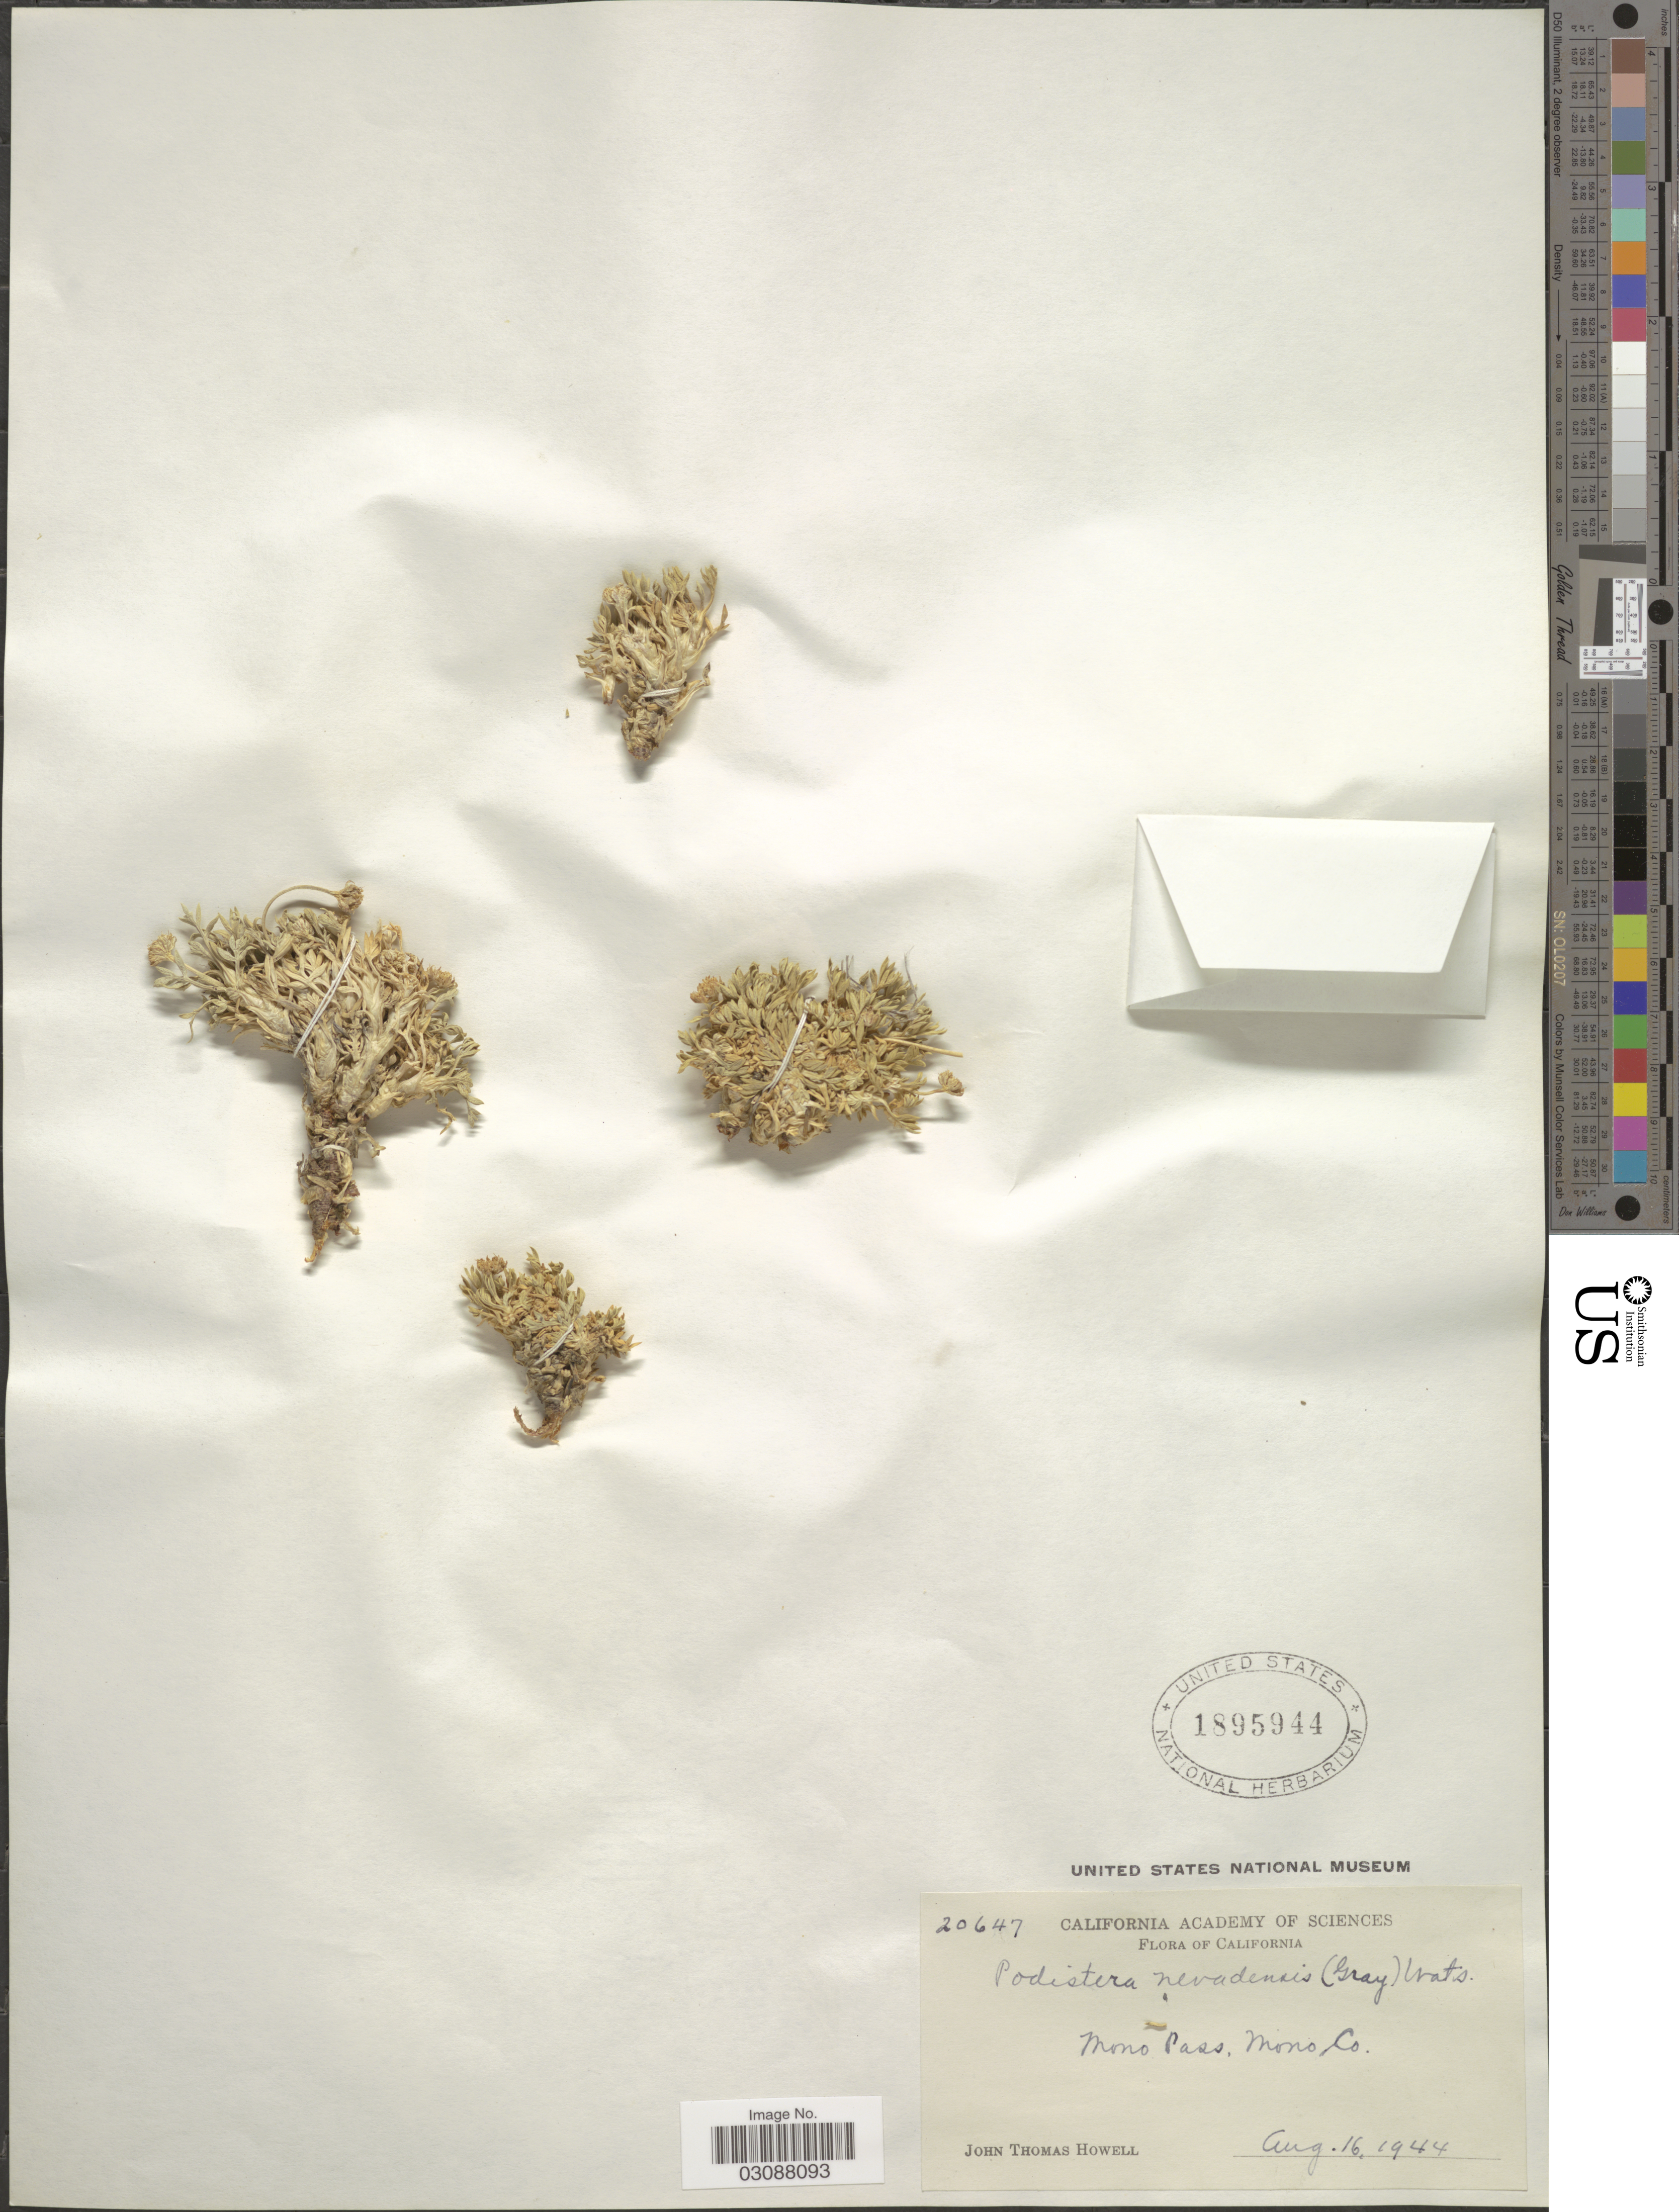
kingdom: Plantae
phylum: Tracheophyta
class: Magnoliopsida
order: Apiales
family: Apiaceae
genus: Podistera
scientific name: Podistera nevadensis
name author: (A. Gray) S. Watson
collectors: J. T. Howell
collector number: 20647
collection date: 1944-08-16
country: United States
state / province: California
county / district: Mono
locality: Mono Pass, Mono Co.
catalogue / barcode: US 1895944